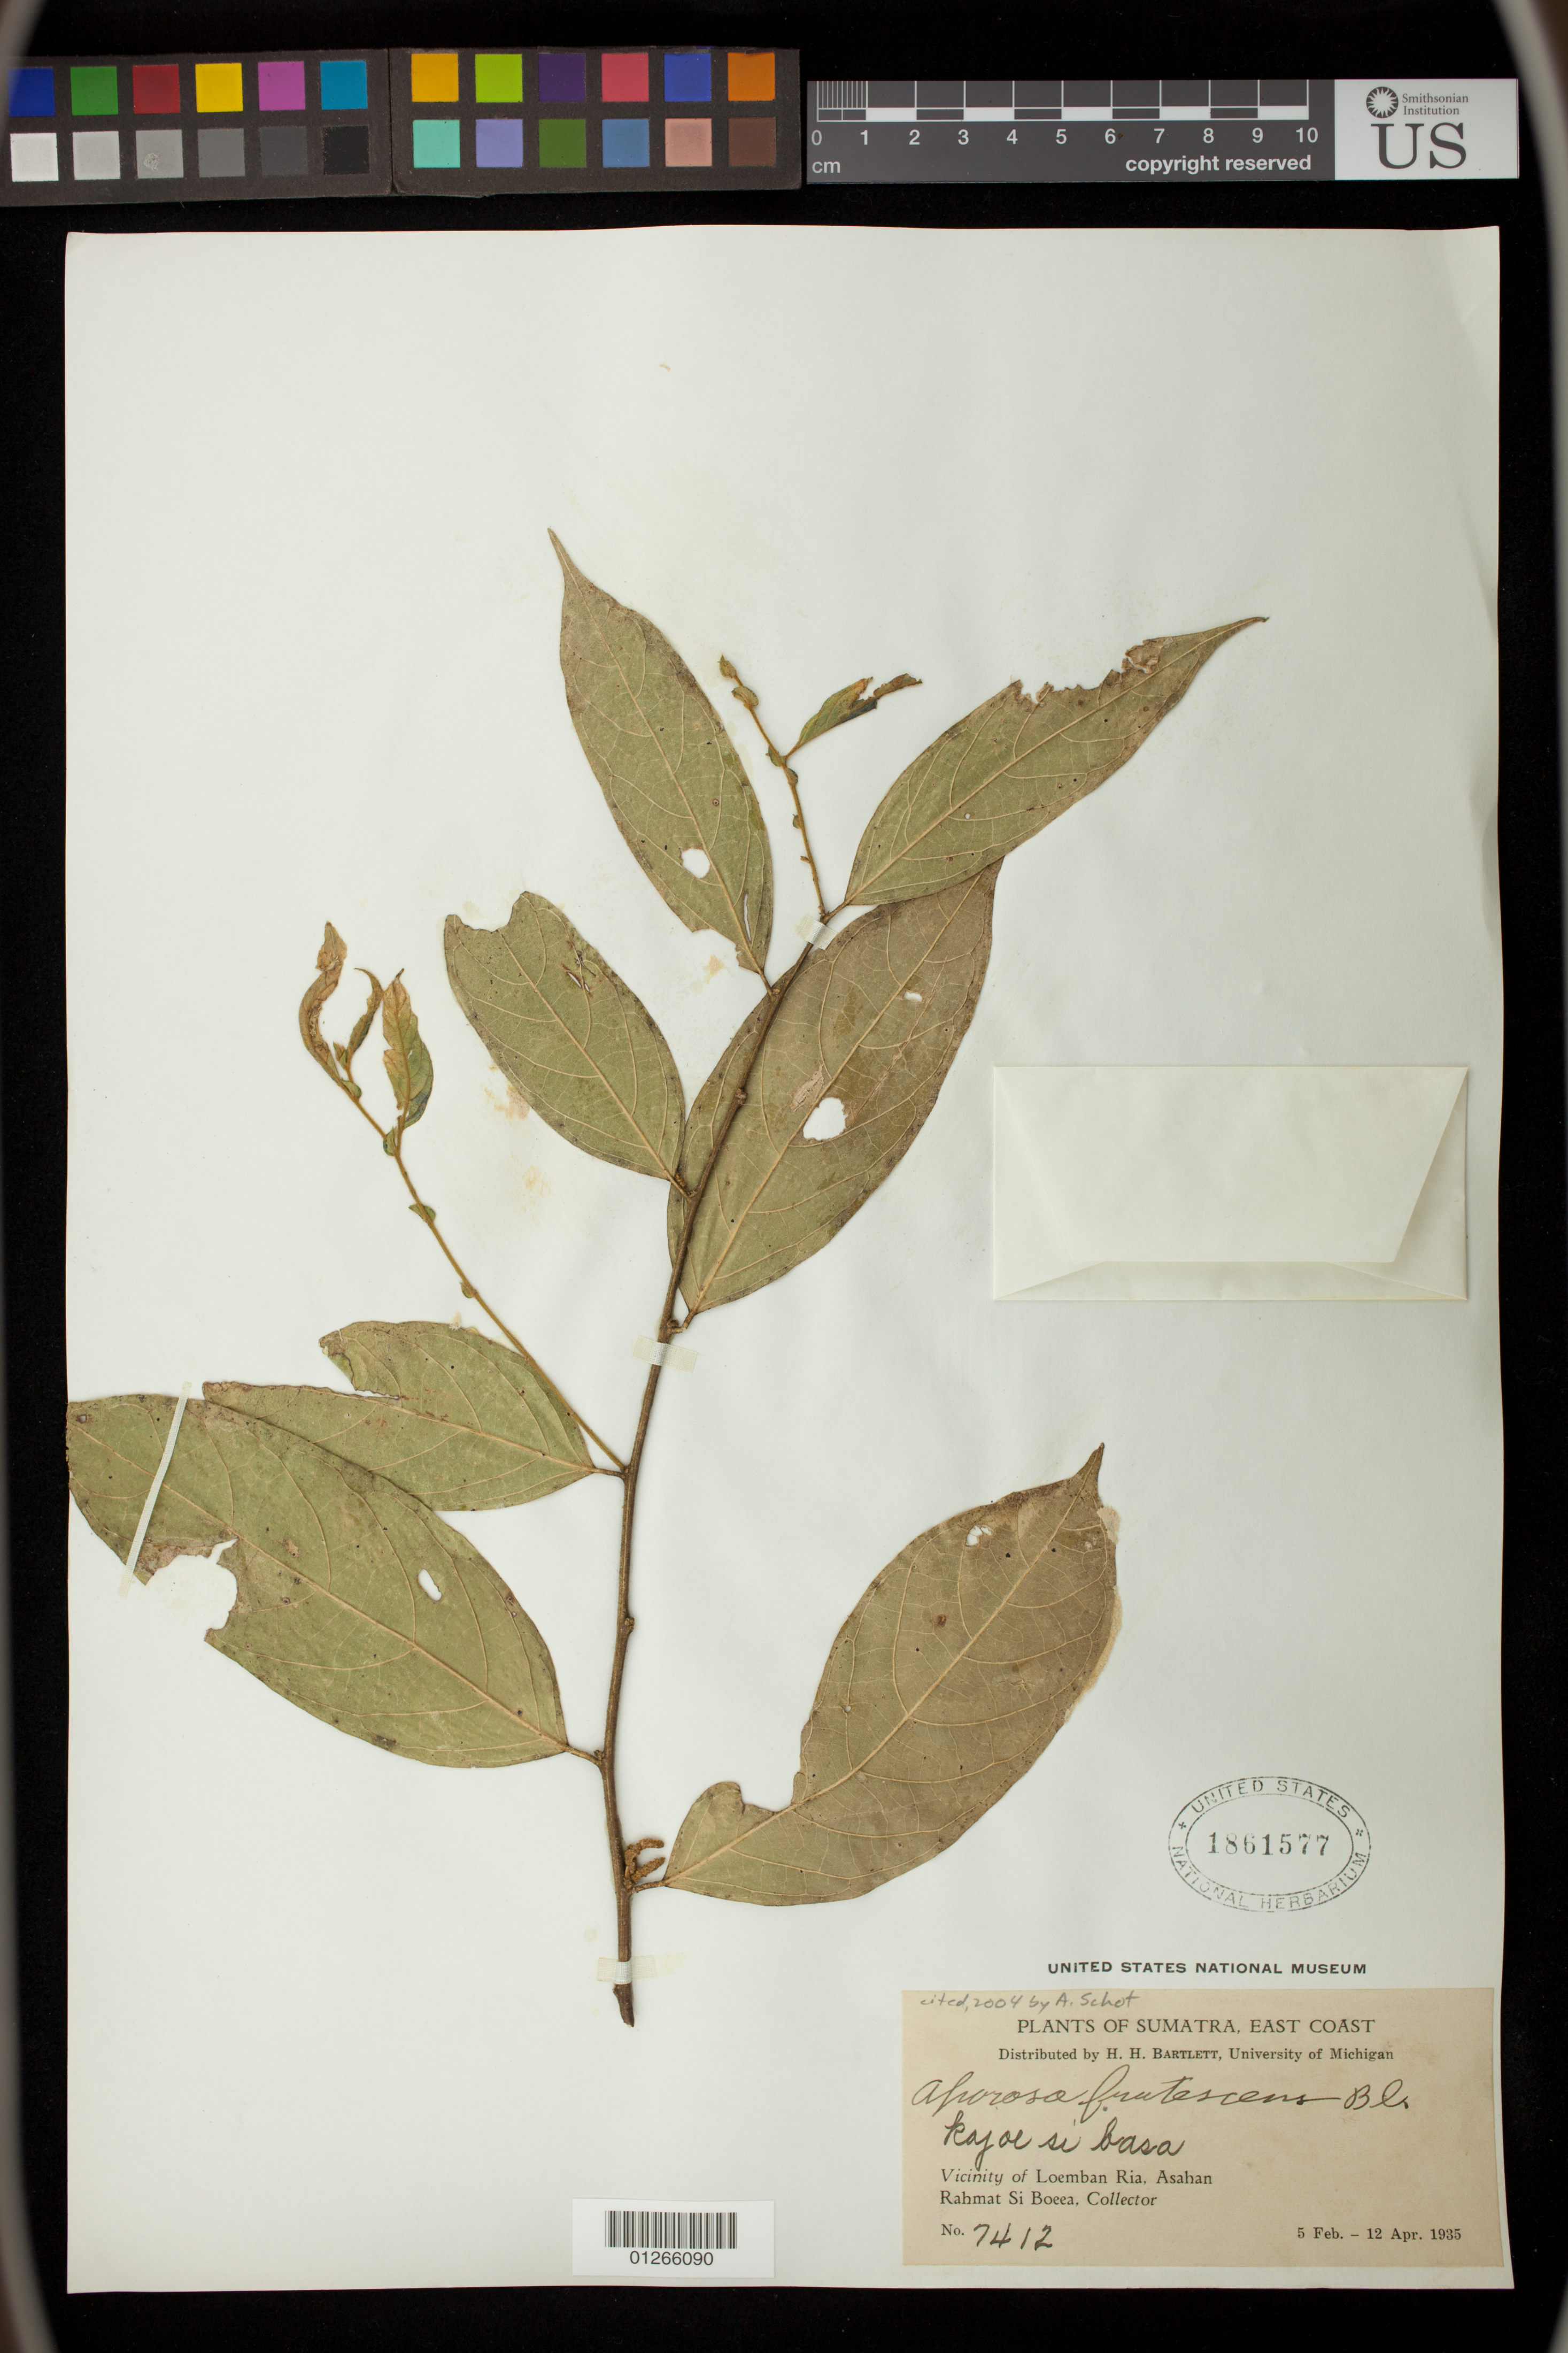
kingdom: Plantae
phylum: Tracheophyta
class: Magnoliopsida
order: Malpighiales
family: Phyllanthaceae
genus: Aporosa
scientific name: Aporosa frutescens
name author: Blume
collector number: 7412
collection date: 1935-02-05/1935-04-12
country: Indonesia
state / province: Sumatra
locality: East Coast.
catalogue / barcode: US 1861577